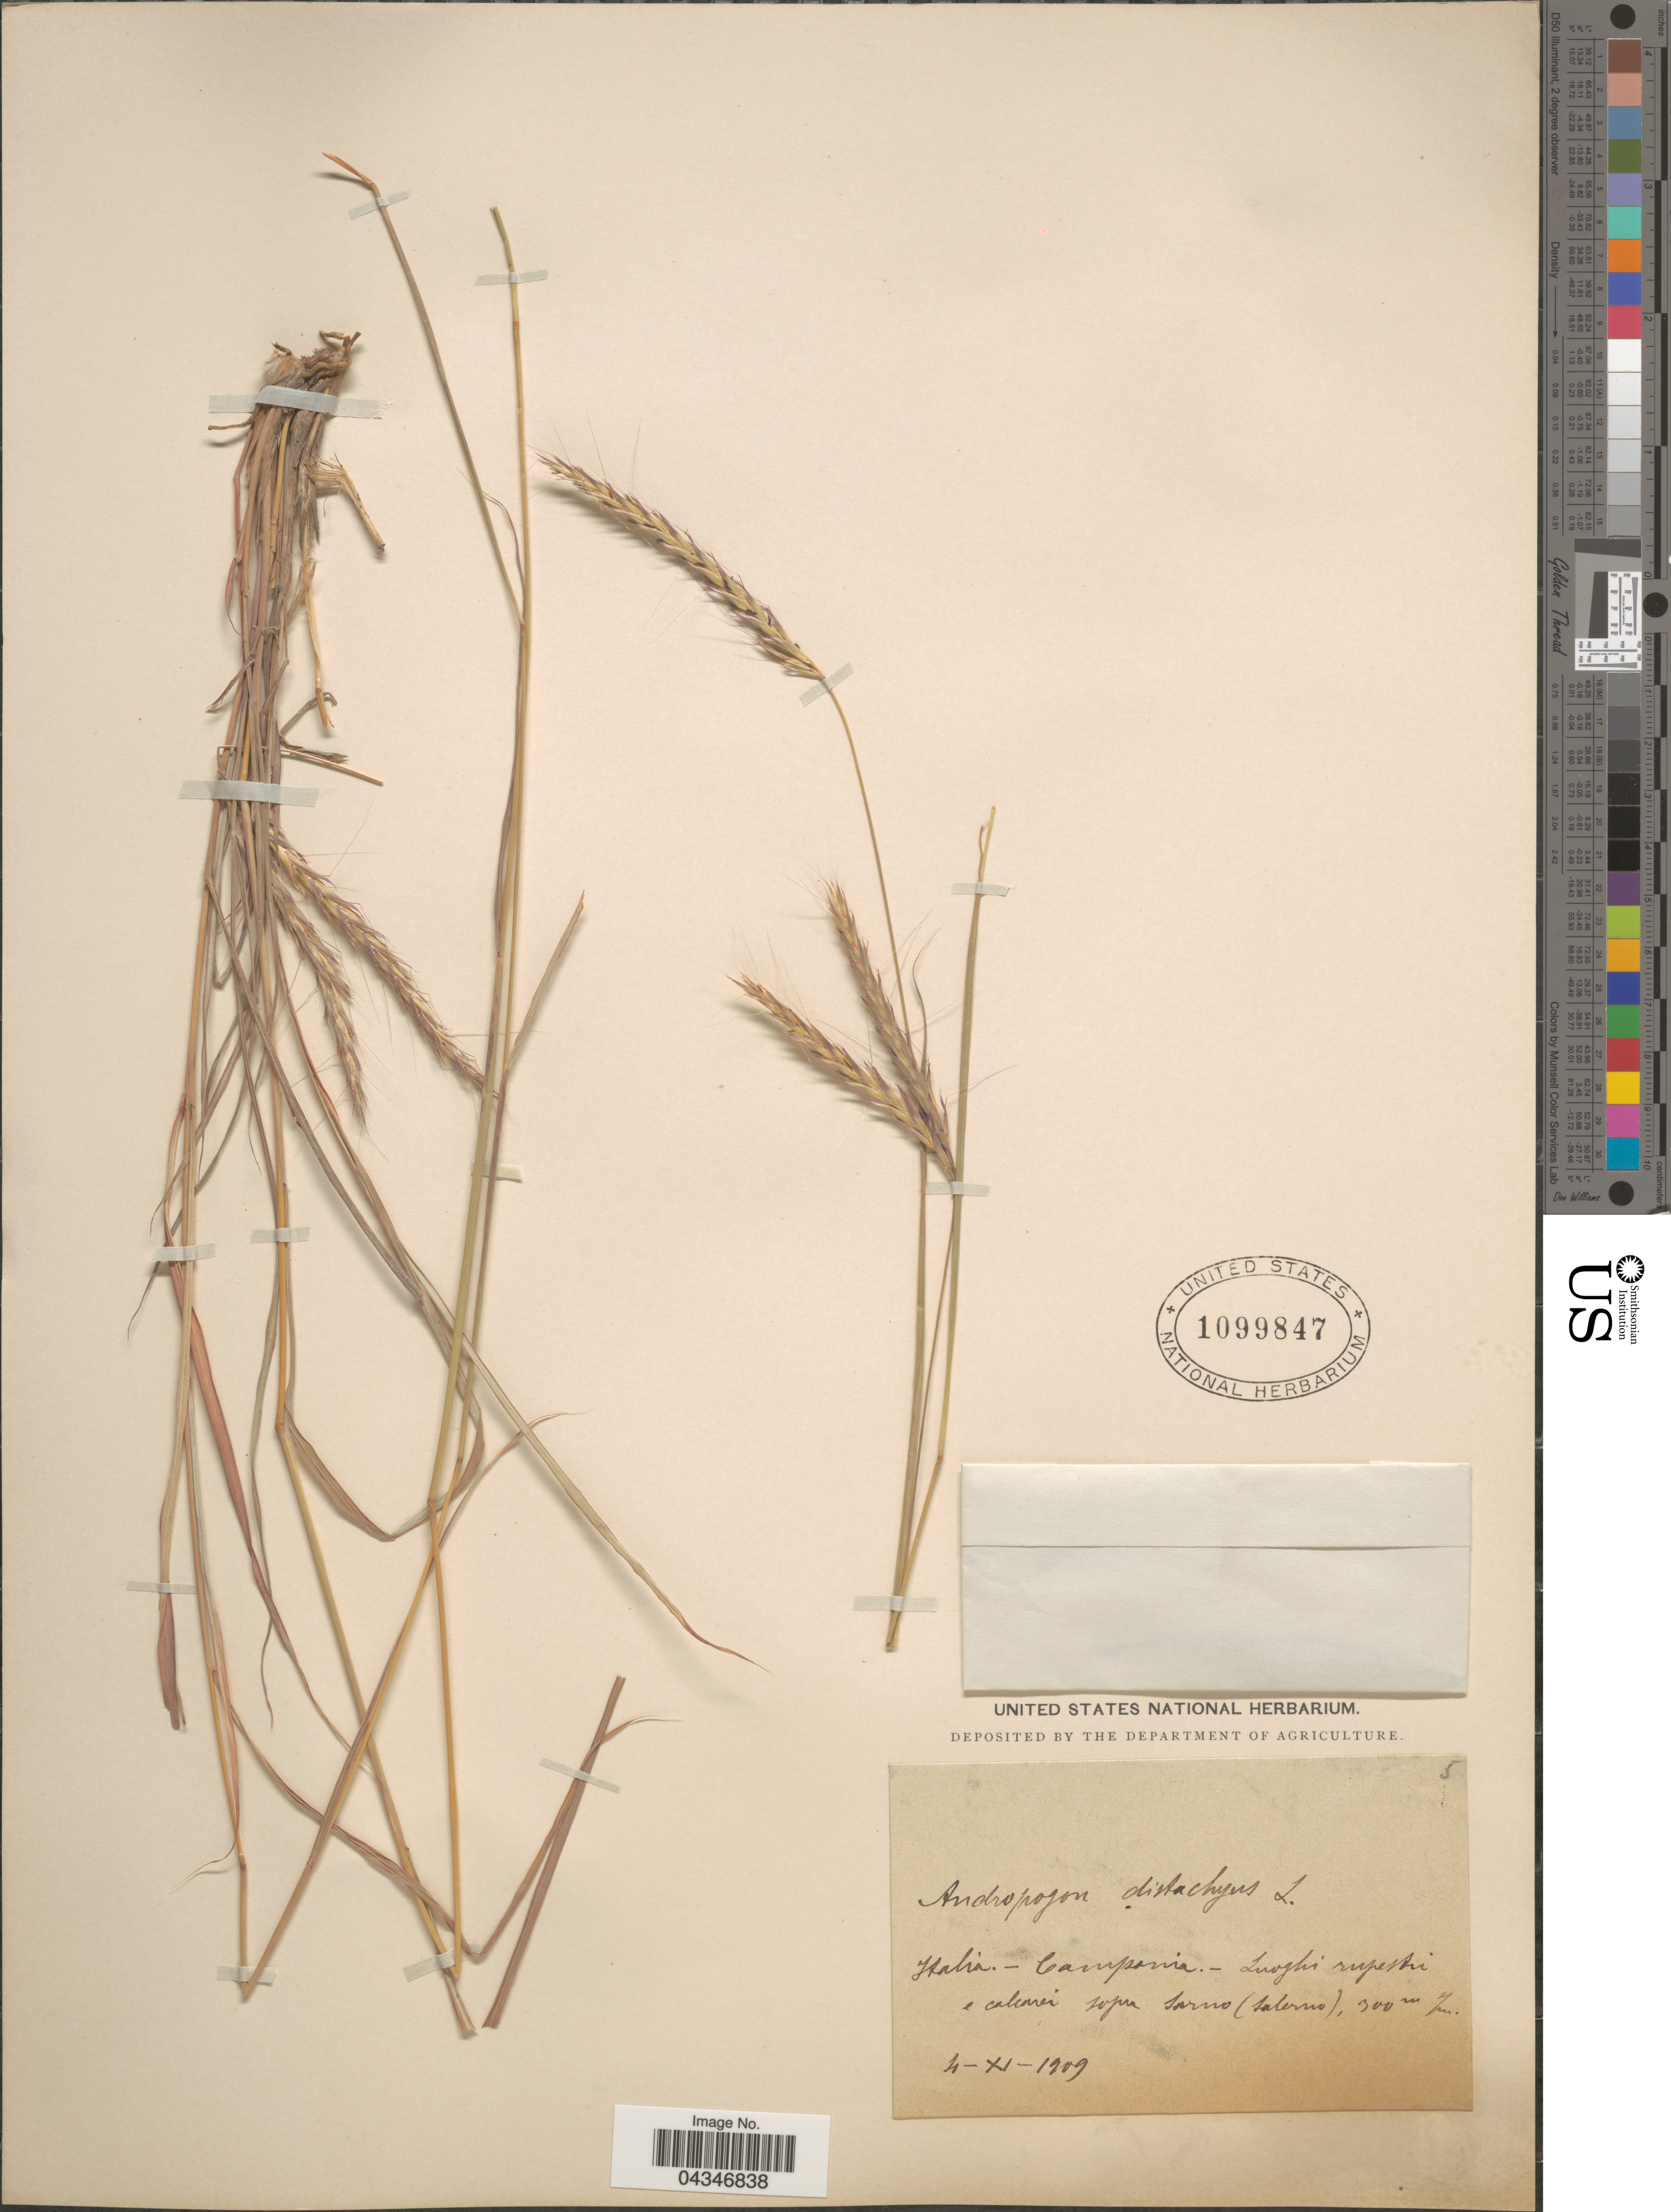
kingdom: Plantae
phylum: Tracheophyta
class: Liliopsida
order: Poales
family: Poaceae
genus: Andropogon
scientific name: Andropogon distachyos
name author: L.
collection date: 1909-11-04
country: Italy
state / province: Campania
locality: Luoghi rupestri e calcarei supra Sarno (Salerno).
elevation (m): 300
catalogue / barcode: US 1099847